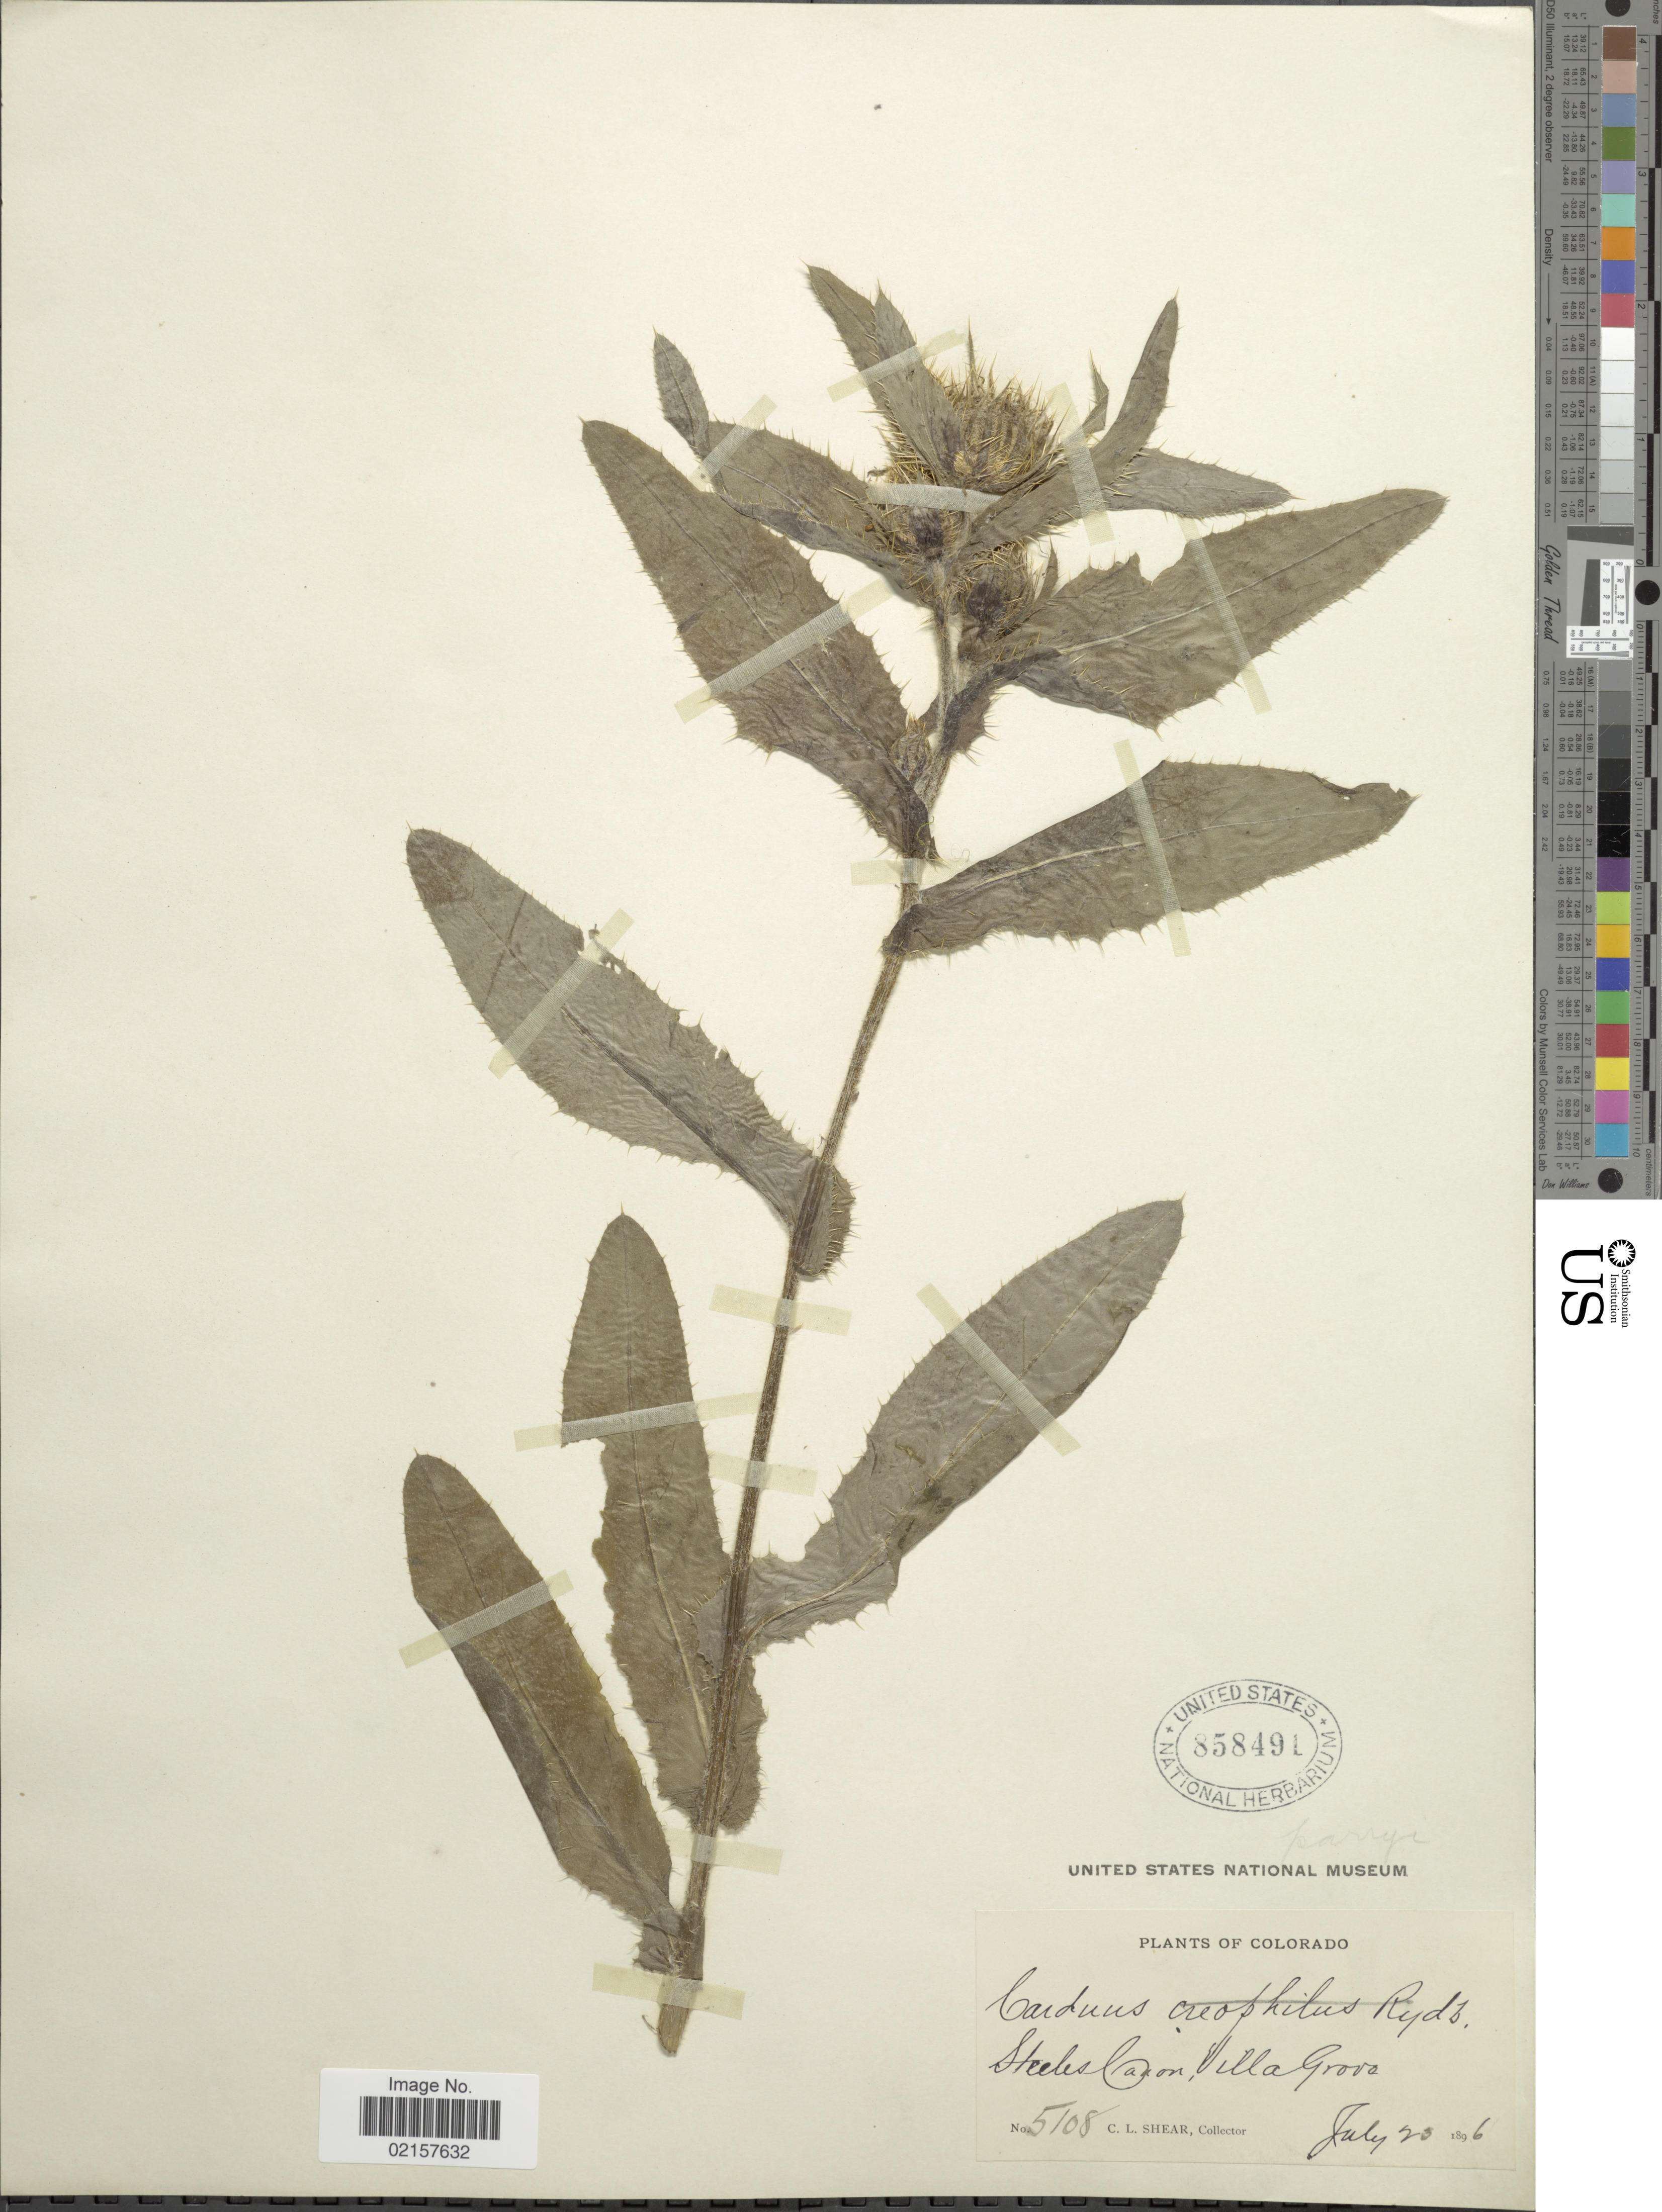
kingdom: Plantae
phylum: Tracheophyta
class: Magnoliopsida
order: Asterales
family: Asteraceae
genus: Cirsium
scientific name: Cirsium parryi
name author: (A. Gray) Petr.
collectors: C. L. Shear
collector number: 5108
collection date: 1896-07-23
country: United States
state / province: Colorado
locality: Steels Canon, Villa Grove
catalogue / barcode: US 858491